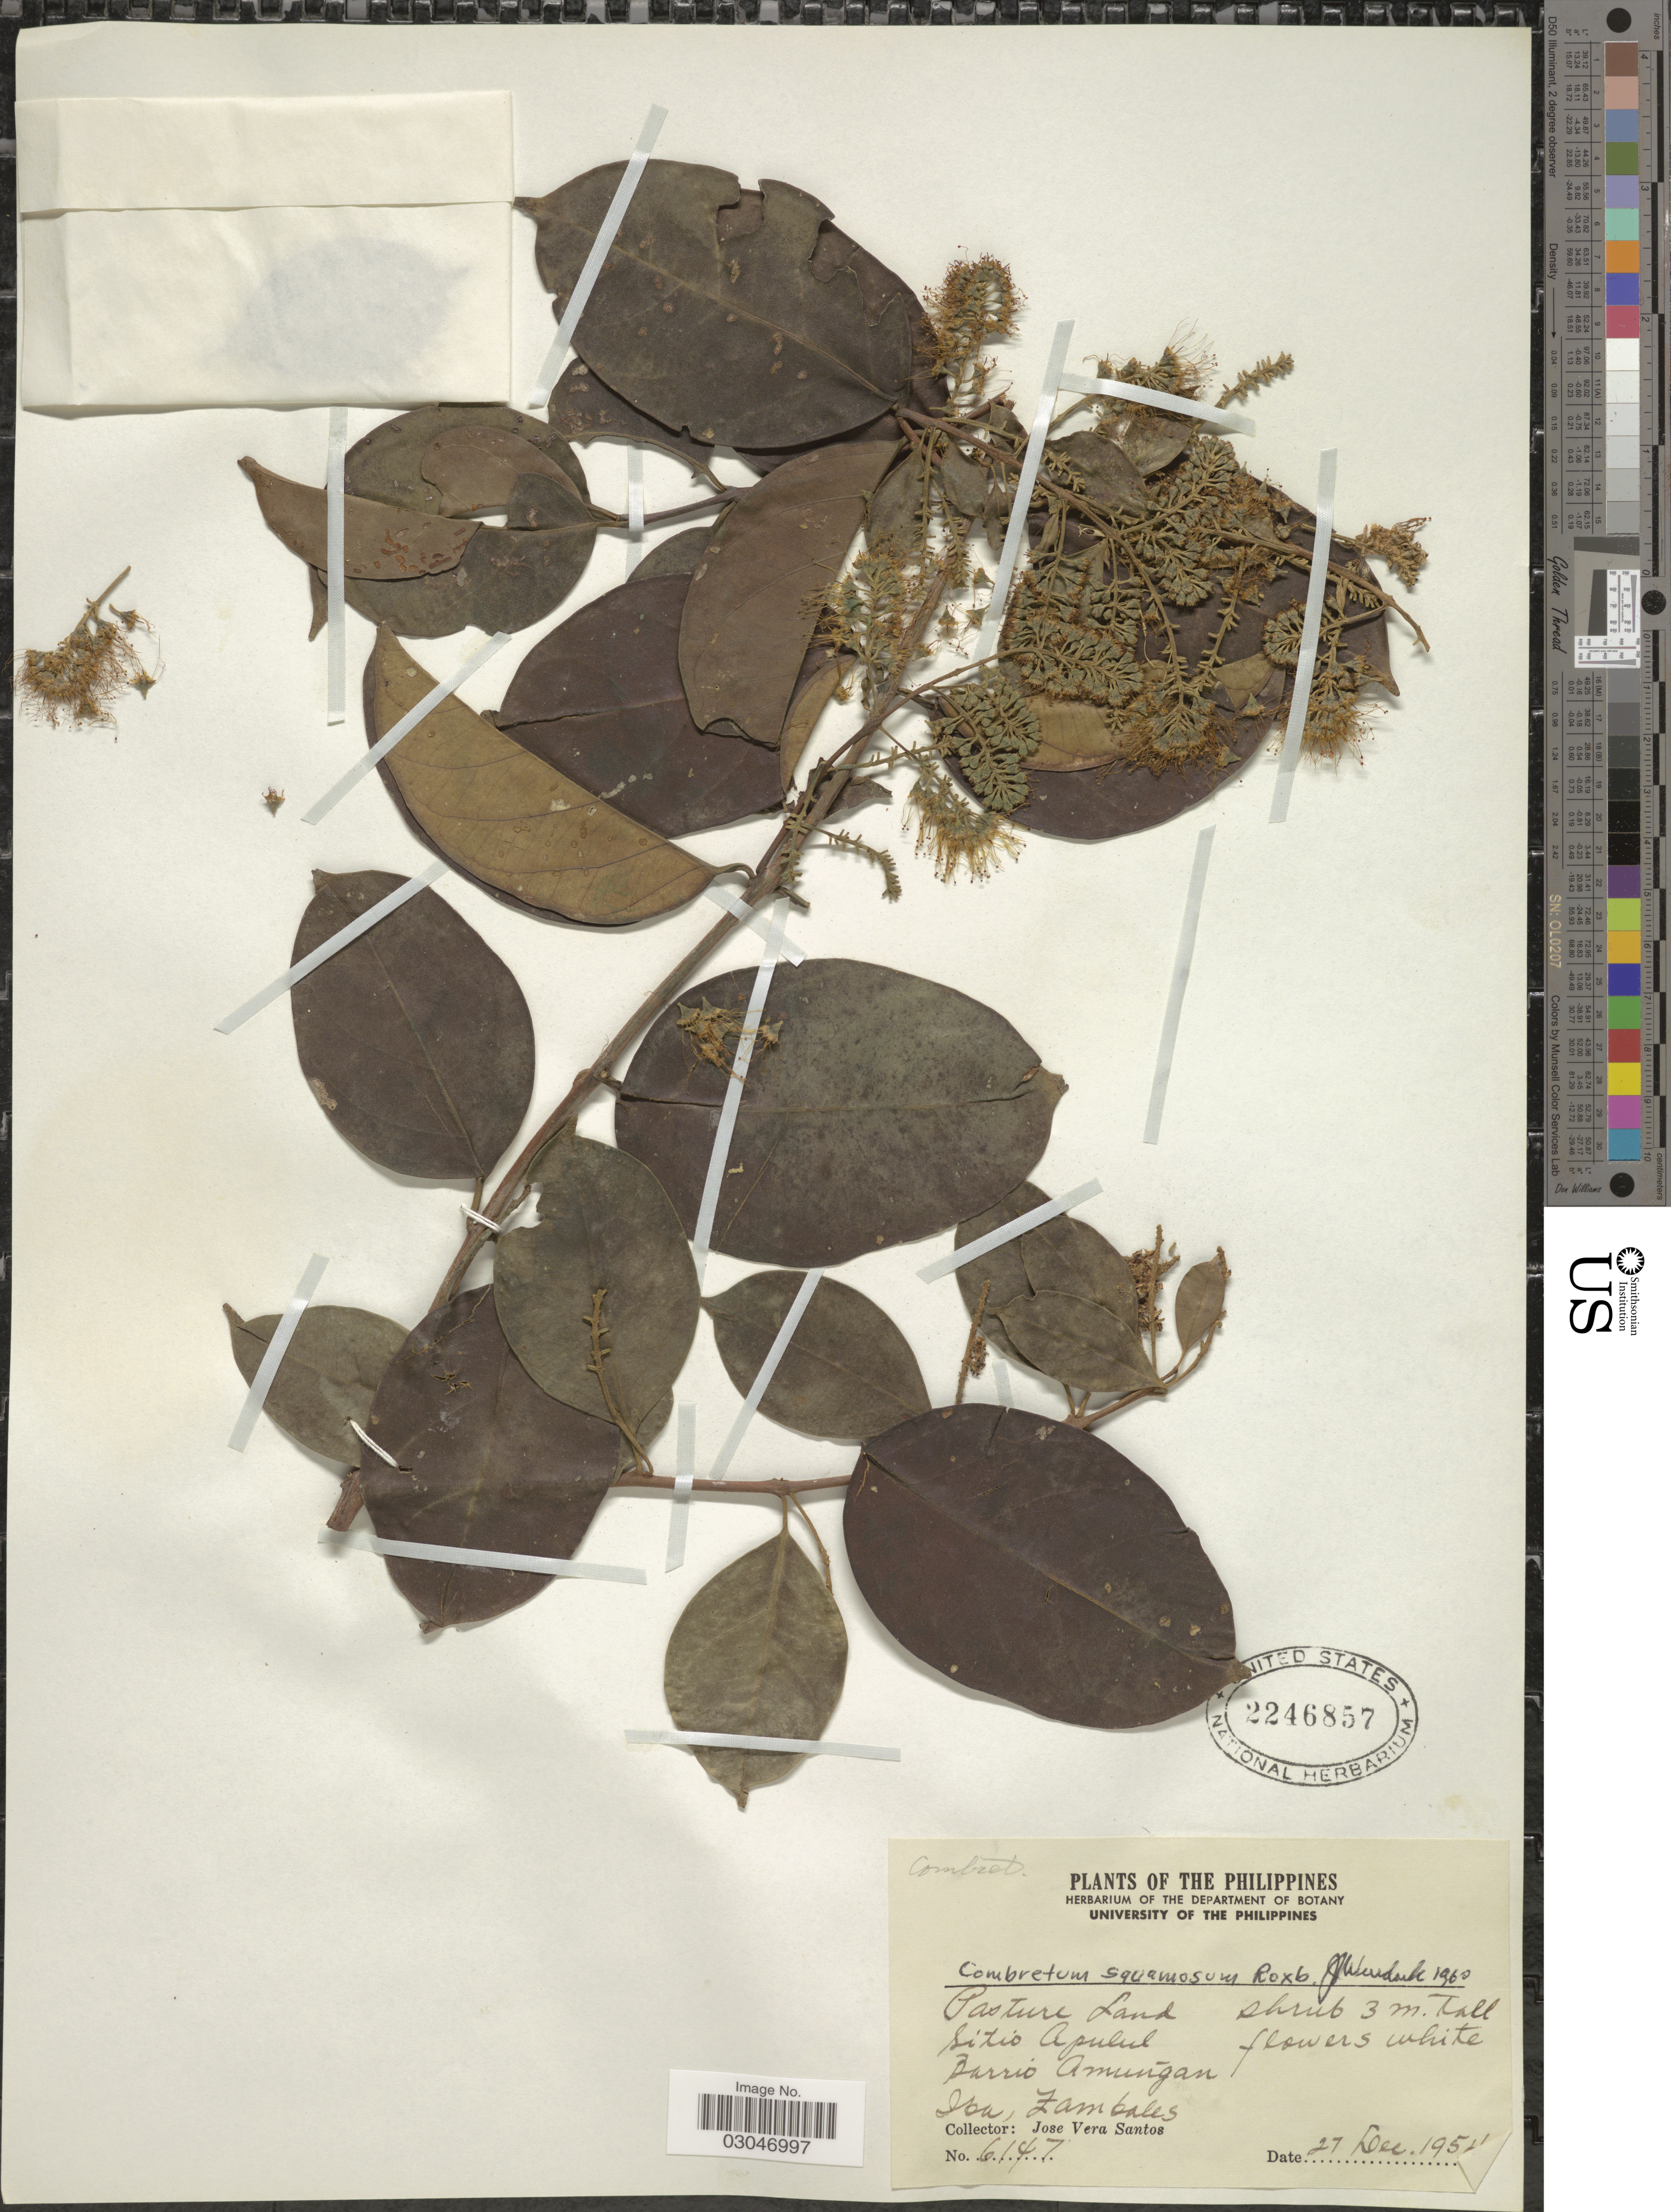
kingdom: Plantae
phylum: Tracheophyta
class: Magnoliopsida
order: Myrtales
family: Combretaceae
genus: Combretum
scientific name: Combretum squamosum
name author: Roxb.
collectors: J. V. Santos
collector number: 6147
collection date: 1954-12-21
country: Philippines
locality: Pasture Land, Sitio Apulul, Barrio Amungan, Iba, Zambales.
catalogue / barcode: US 2246857